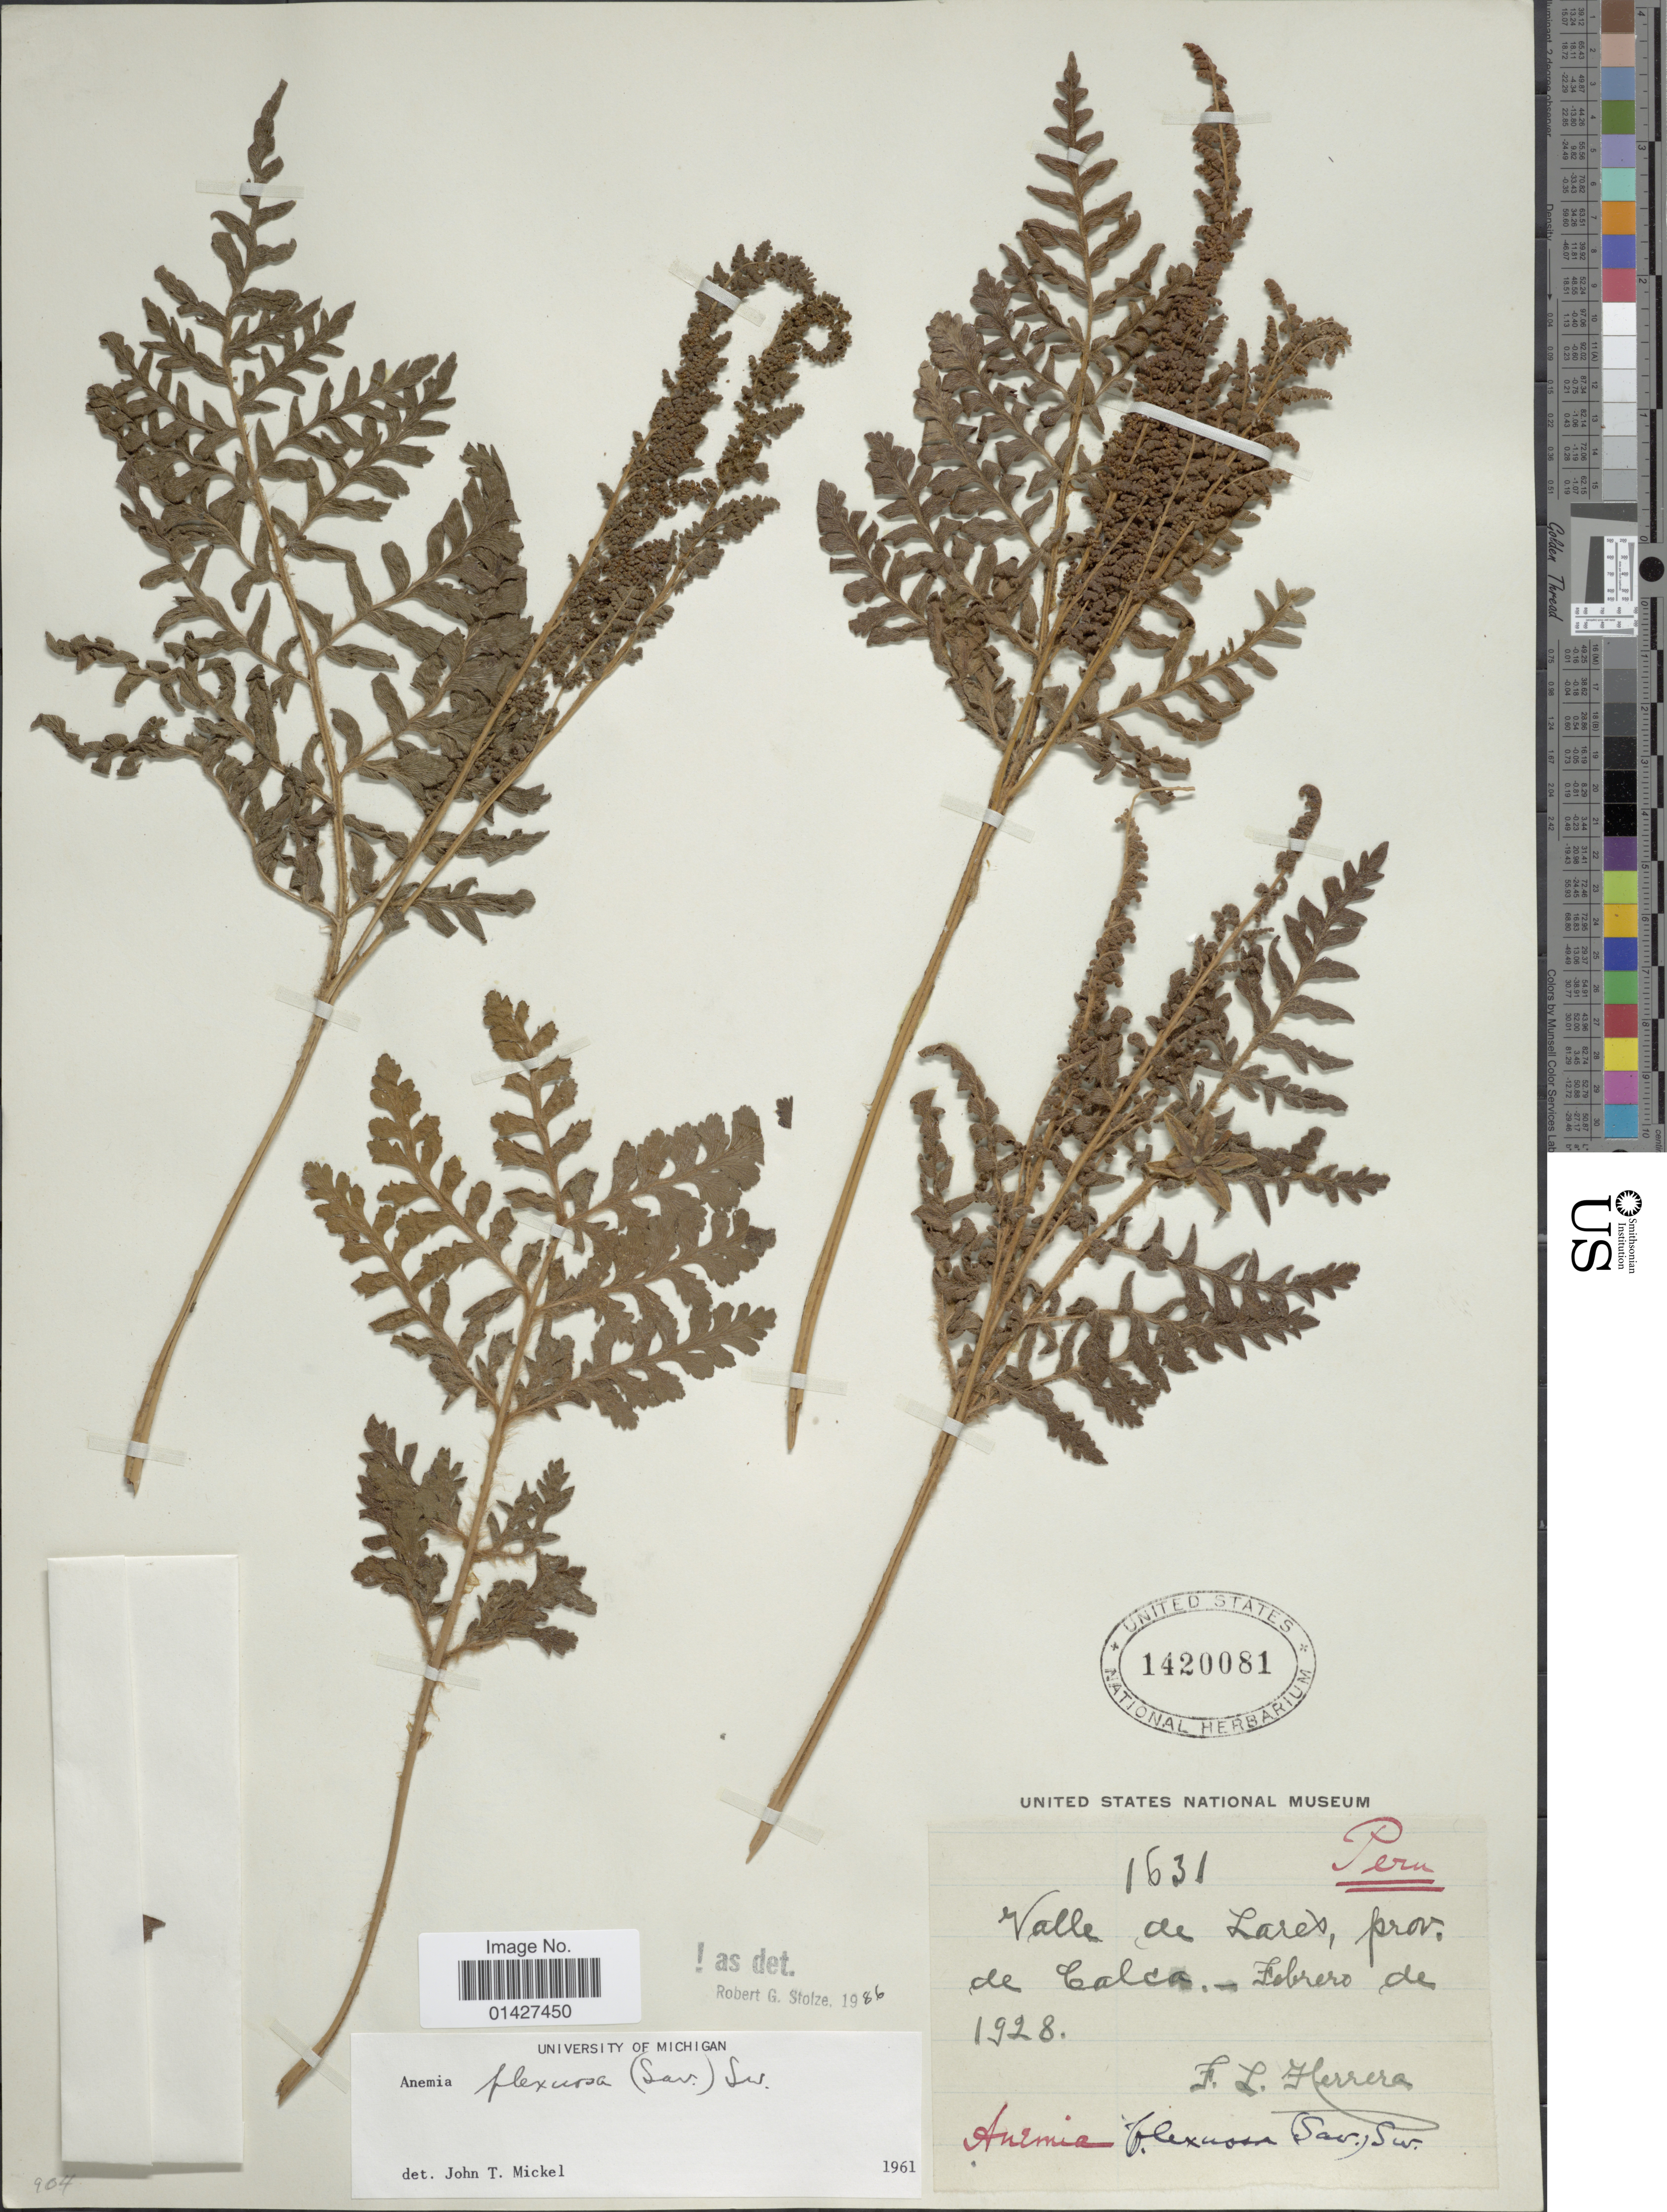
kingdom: Plantae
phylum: Tracheophyta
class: Polypodiopsida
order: Schizaeales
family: Anemiaceae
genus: Anemia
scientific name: Anemia flexuosa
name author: (Savigny) Sw.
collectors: F. L. Herrera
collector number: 1631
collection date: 1928-02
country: Peru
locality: Valle de Lares, Prov. de Calca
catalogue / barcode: US 1420081